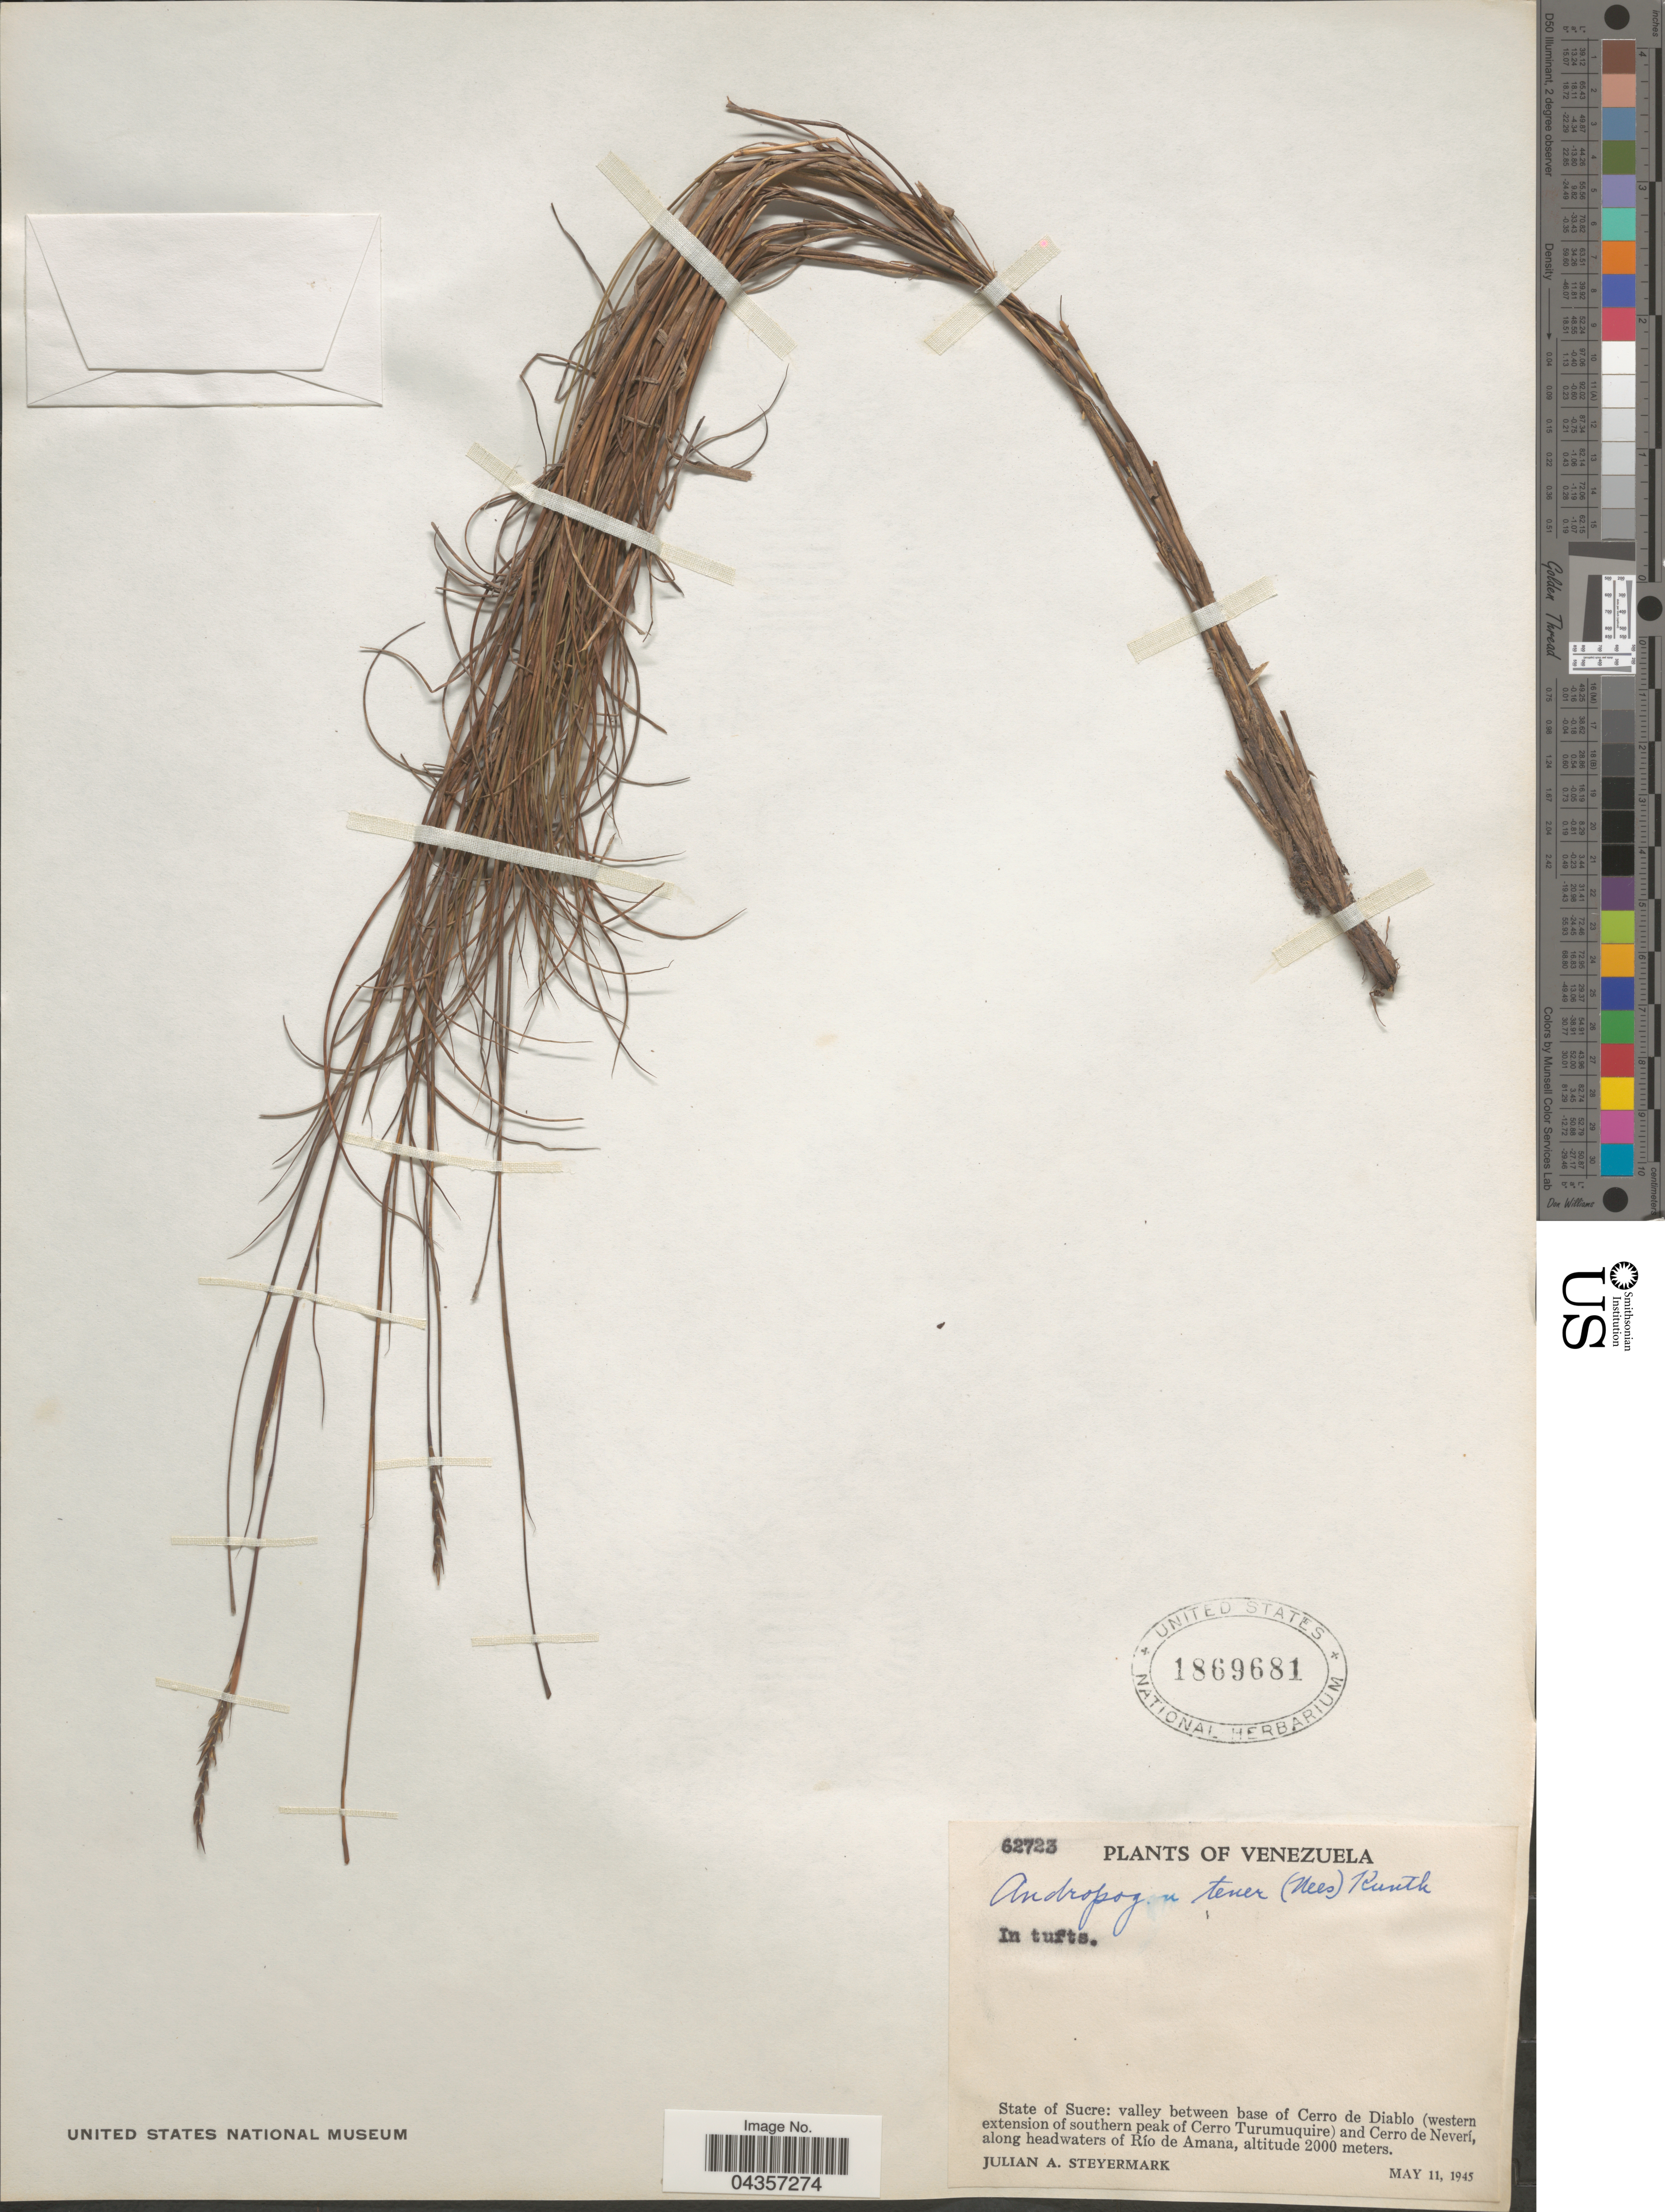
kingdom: Plantae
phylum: Tracheophyta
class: Liliopsida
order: Poales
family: Poaceae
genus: Schizachyrium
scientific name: Schizachyrium tenerum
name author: Nees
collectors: J. Steyermark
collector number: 62723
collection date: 1945-05-11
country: Venezuela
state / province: Sucre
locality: Valley between base of Cerro de Diablo (western extension of southern peak of Cerro Turumuquire) and Cerro de Neverí, along headwaters of Río de Amana.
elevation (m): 2000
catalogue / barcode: US 1869681